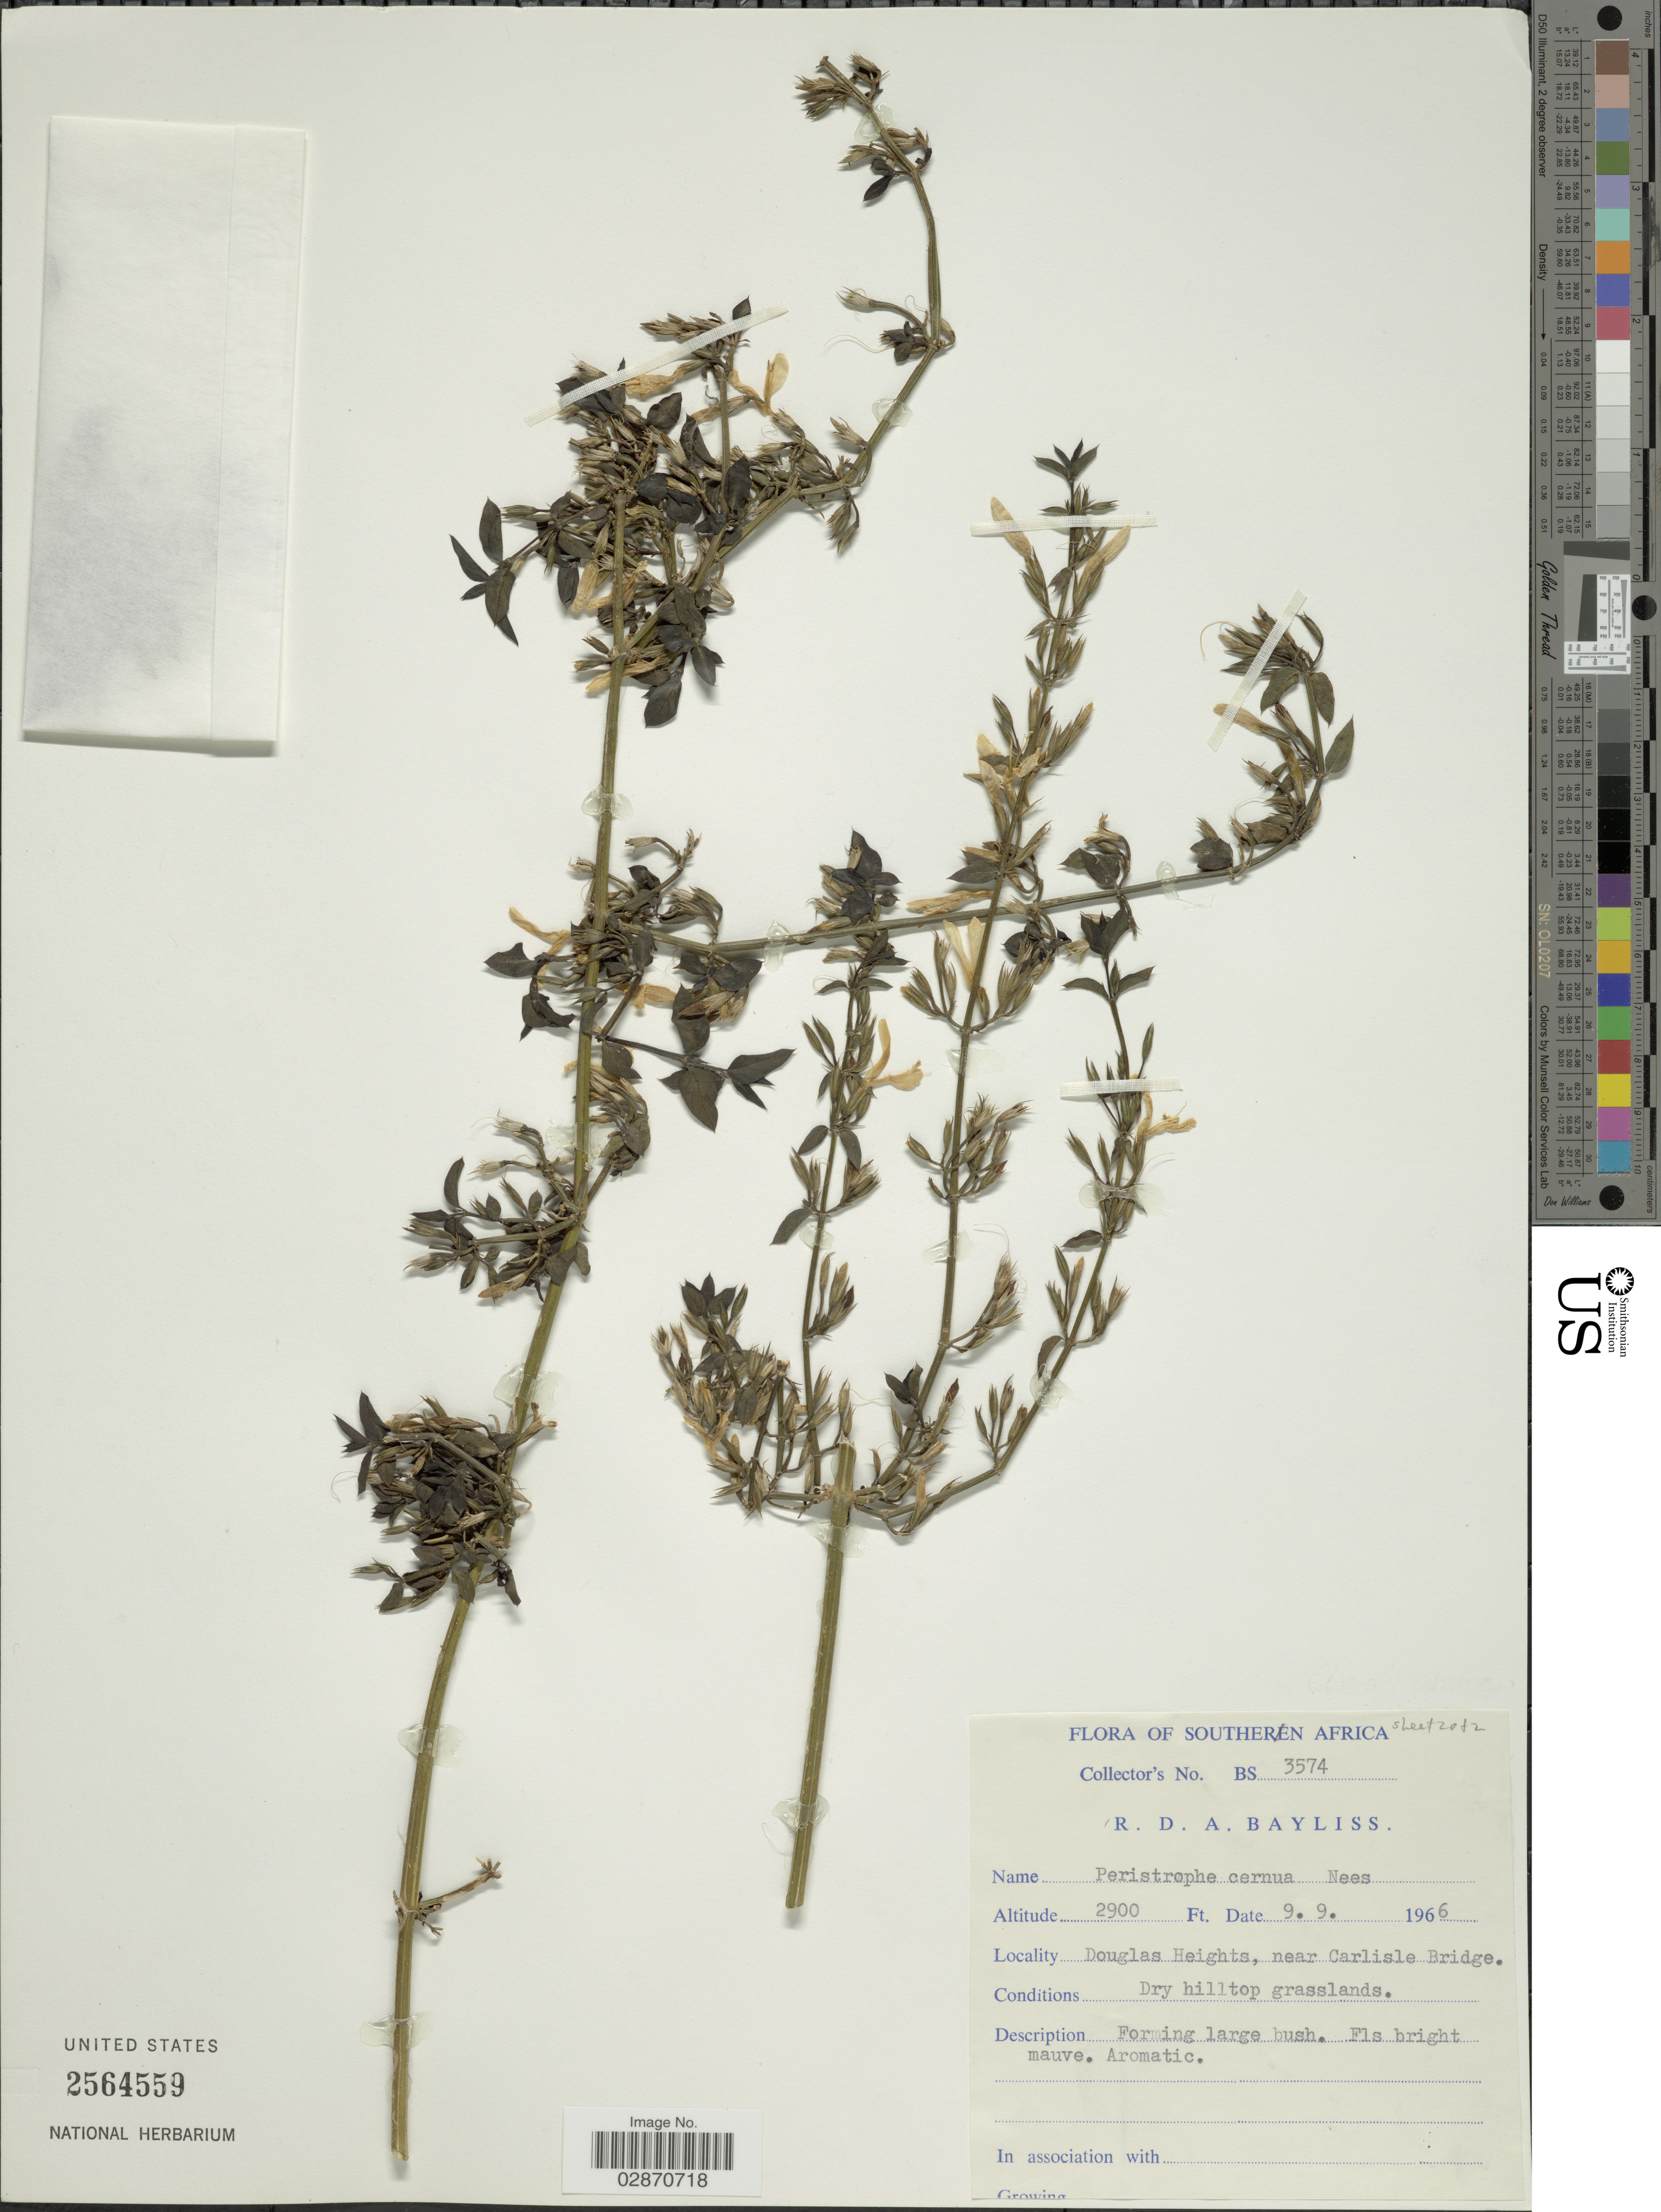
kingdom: Plantae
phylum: Tracheophyta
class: Magnoliopsida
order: Lamiales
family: Acanthaceae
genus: Peristrophe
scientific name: Peristrophe cernua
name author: Nees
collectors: R. Bayliss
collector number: BS 3574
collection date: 1966-09-09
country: South Africa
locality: Southern Africa. Douglas Heights, near Carlisle Bridge.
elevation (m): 884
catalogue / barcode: US 2564559